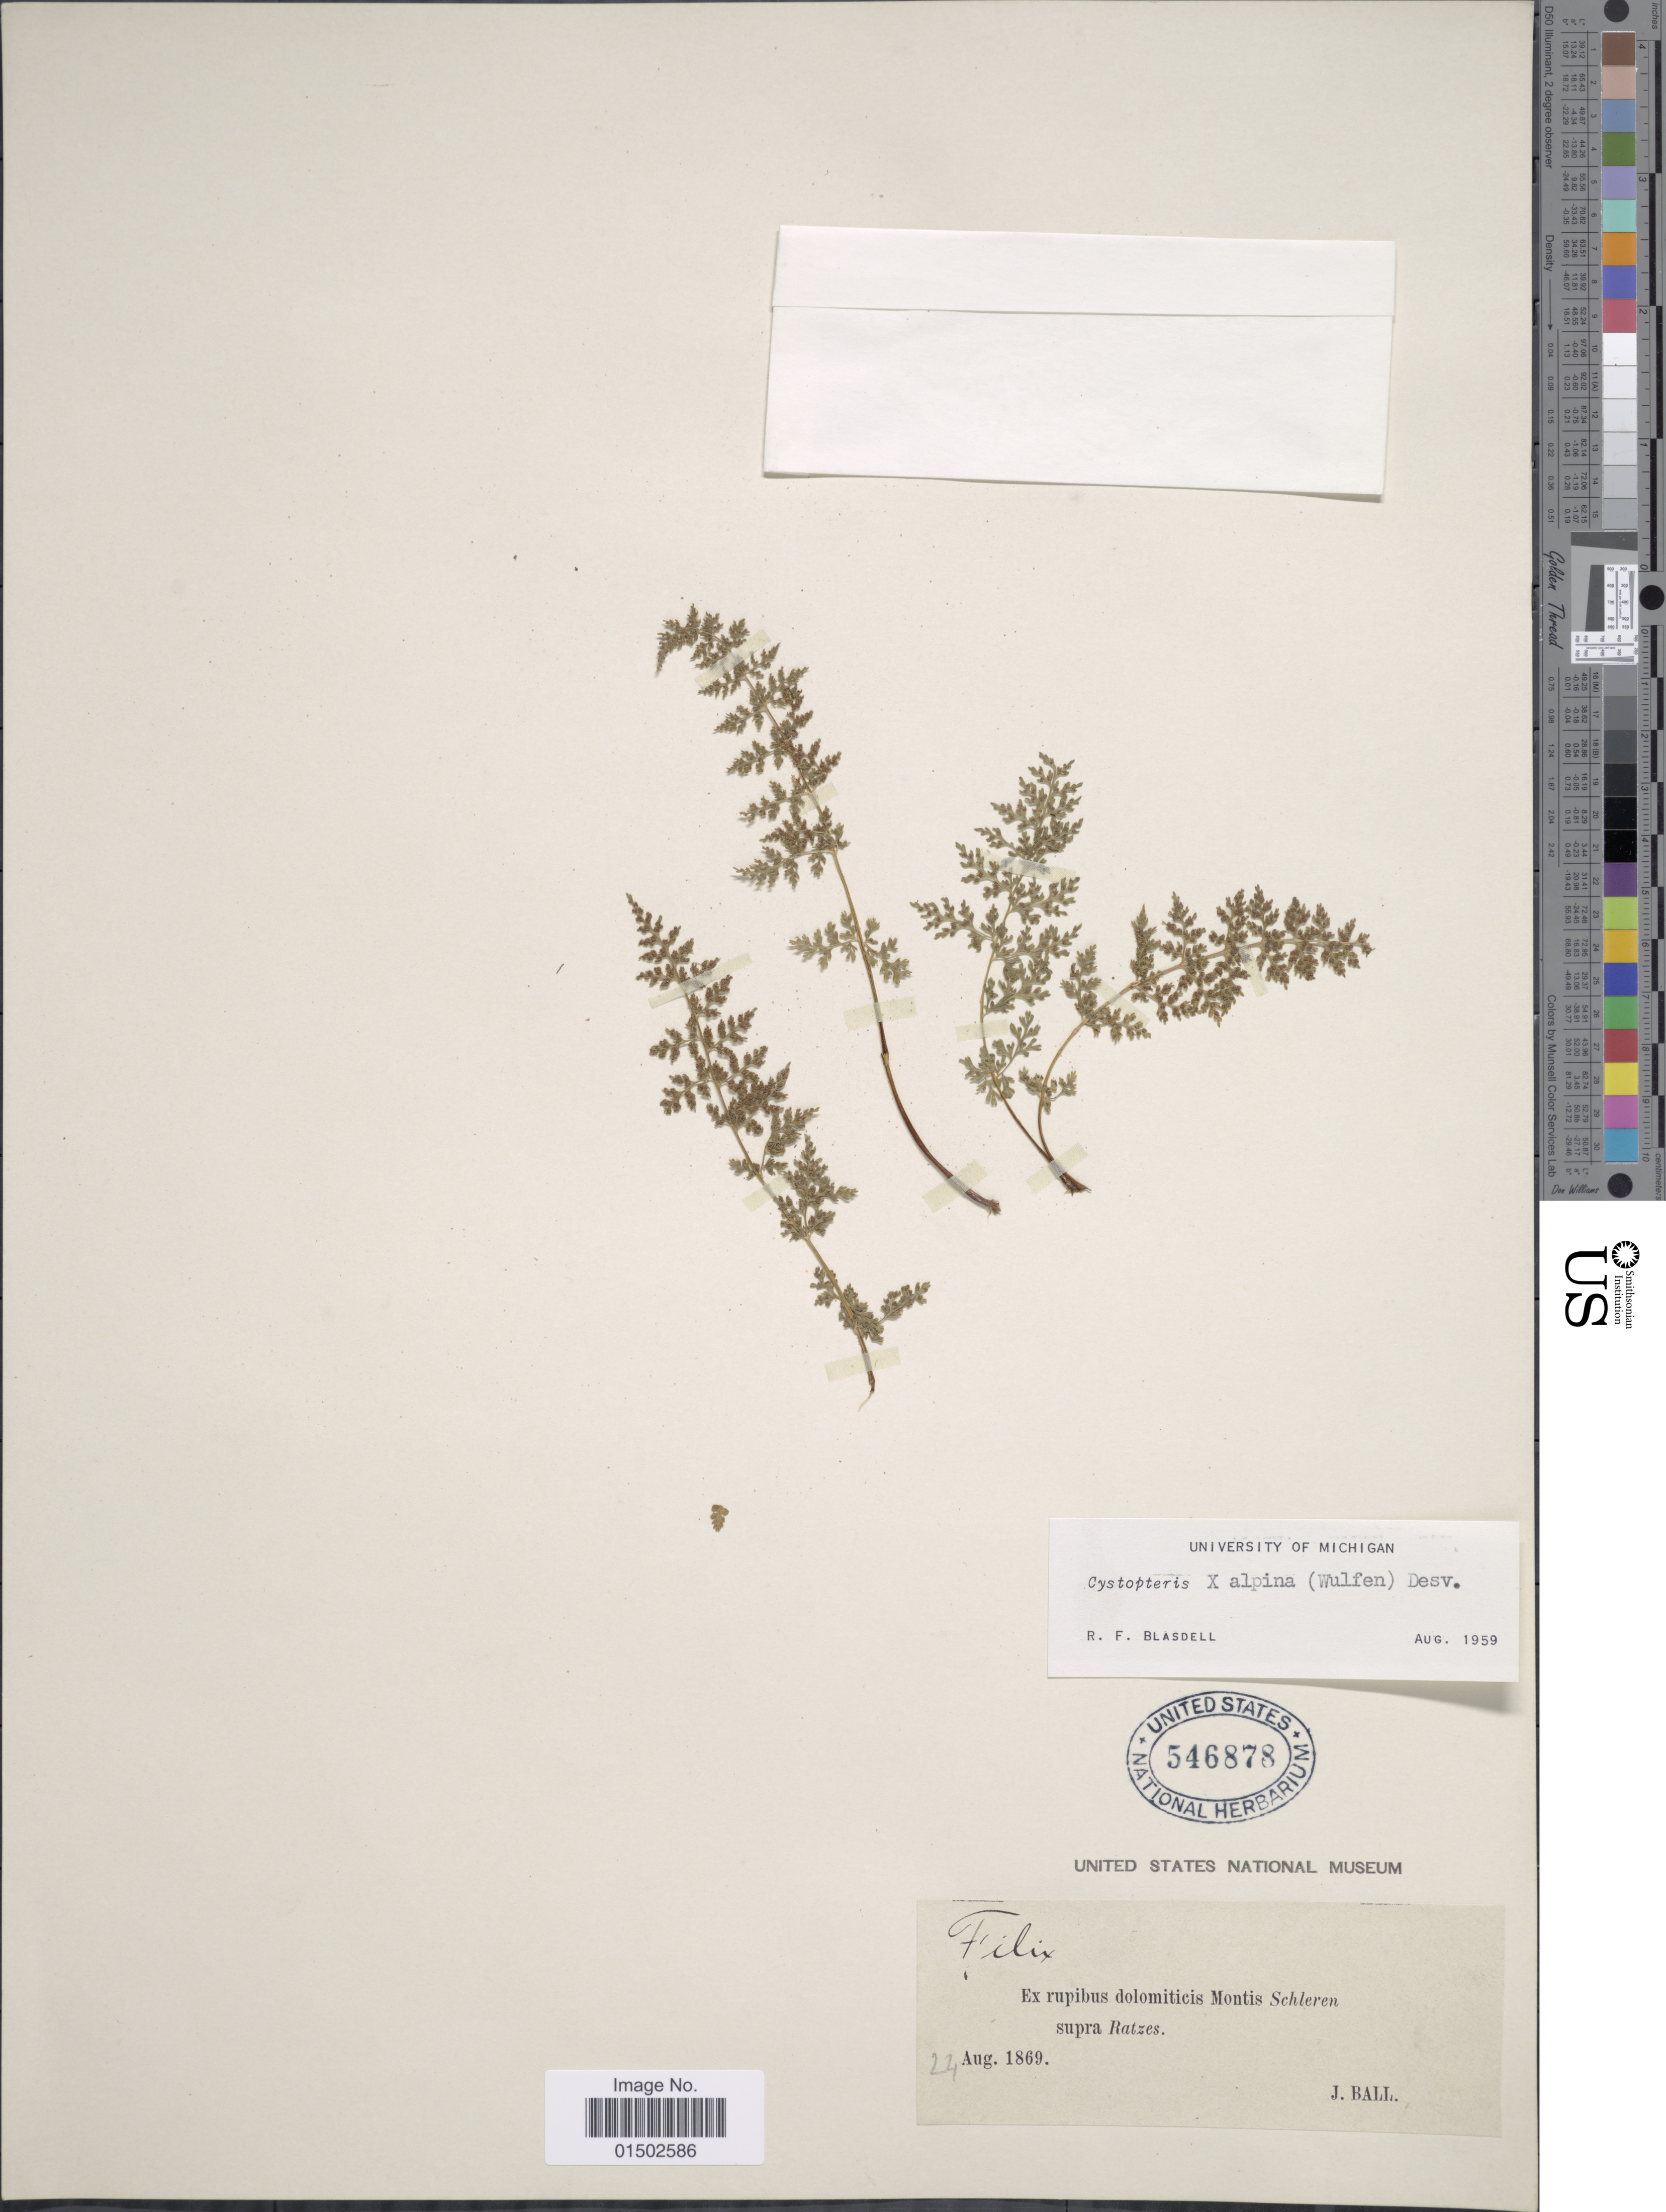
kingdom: Plantae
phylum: Tracheophyta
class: Polypodiopsida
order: Polypodiales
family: Cystopteridaceae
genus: Cystopteris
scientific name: Cystopteris alpina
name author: (Lam.) Desv.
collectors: J. Ball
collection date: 1869-08-24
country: Italy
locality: Dolomiticis Montis Schleren supra Ratzes.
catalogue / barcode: US 546878